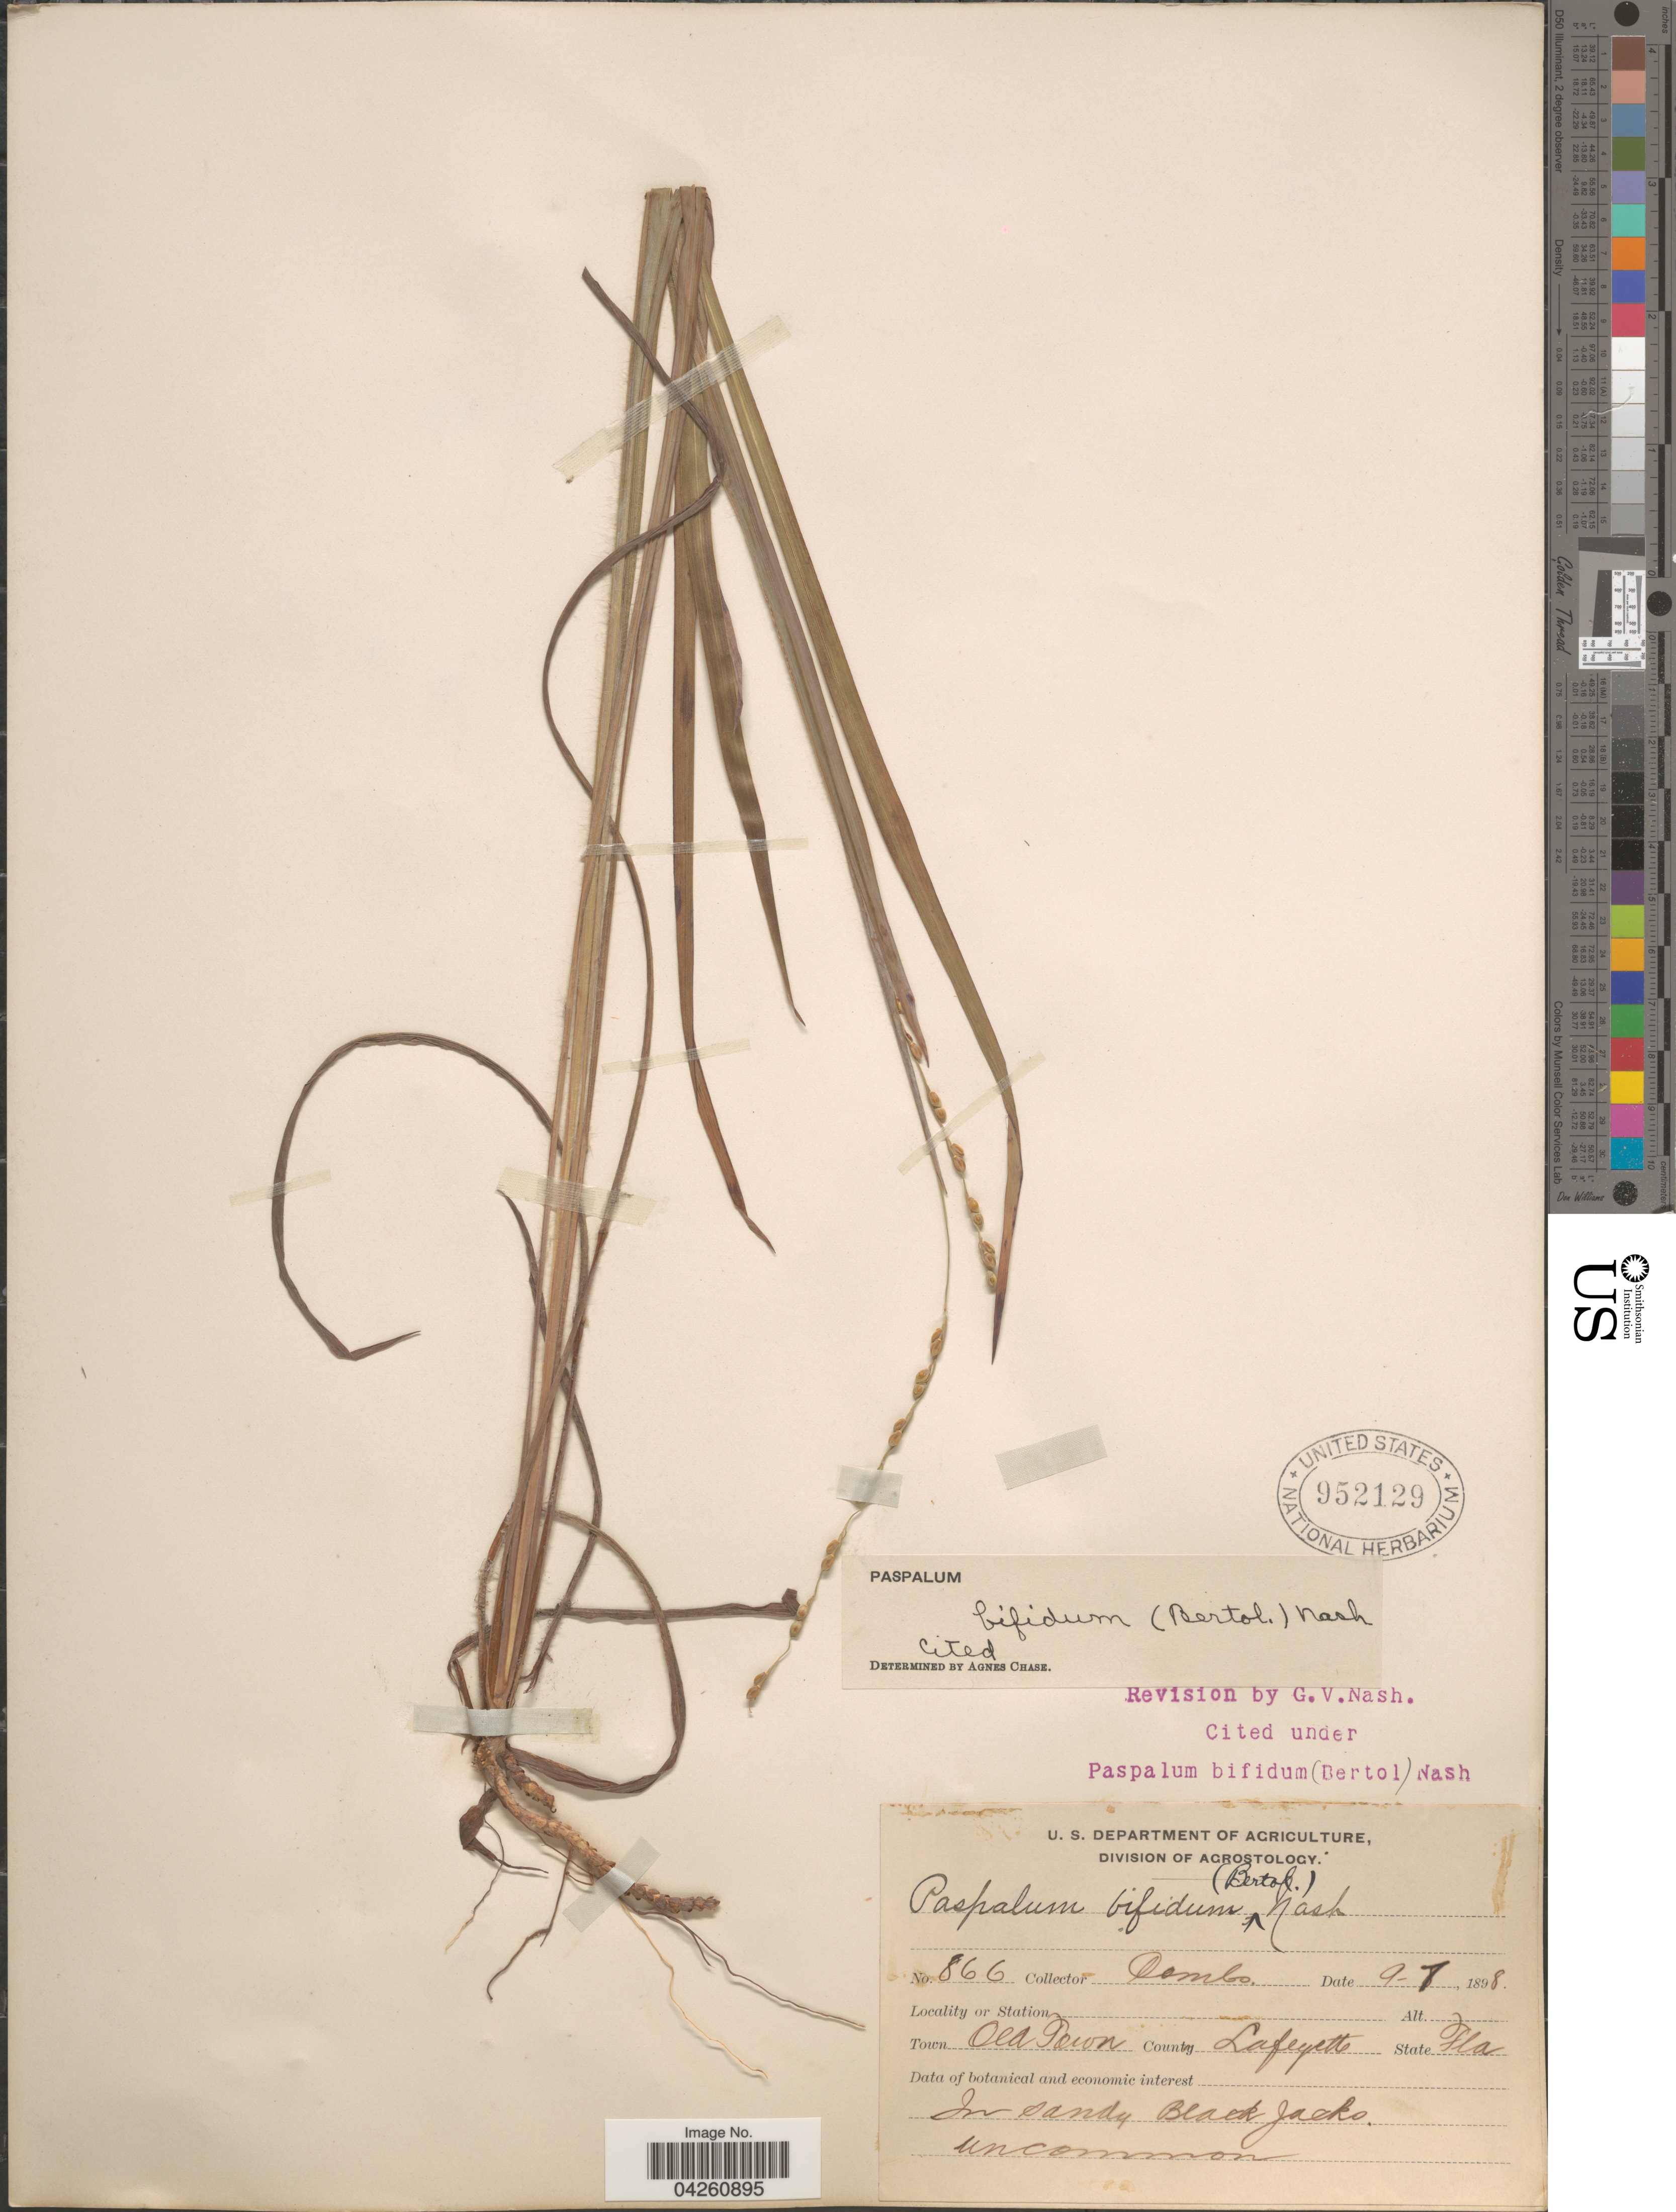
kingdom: Plantae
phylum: Tracheophyta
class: Liliopsida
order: Poales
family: Poaceae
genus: Paspalum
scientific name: Paspalum bifidum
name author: (Bertol.) Nash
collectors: -. Combs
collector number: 866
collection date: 1898-09-07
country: United States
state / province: Florida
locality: Town Old Town. County Lafayette. In sandy Black Jacks.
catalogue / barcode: US 952129